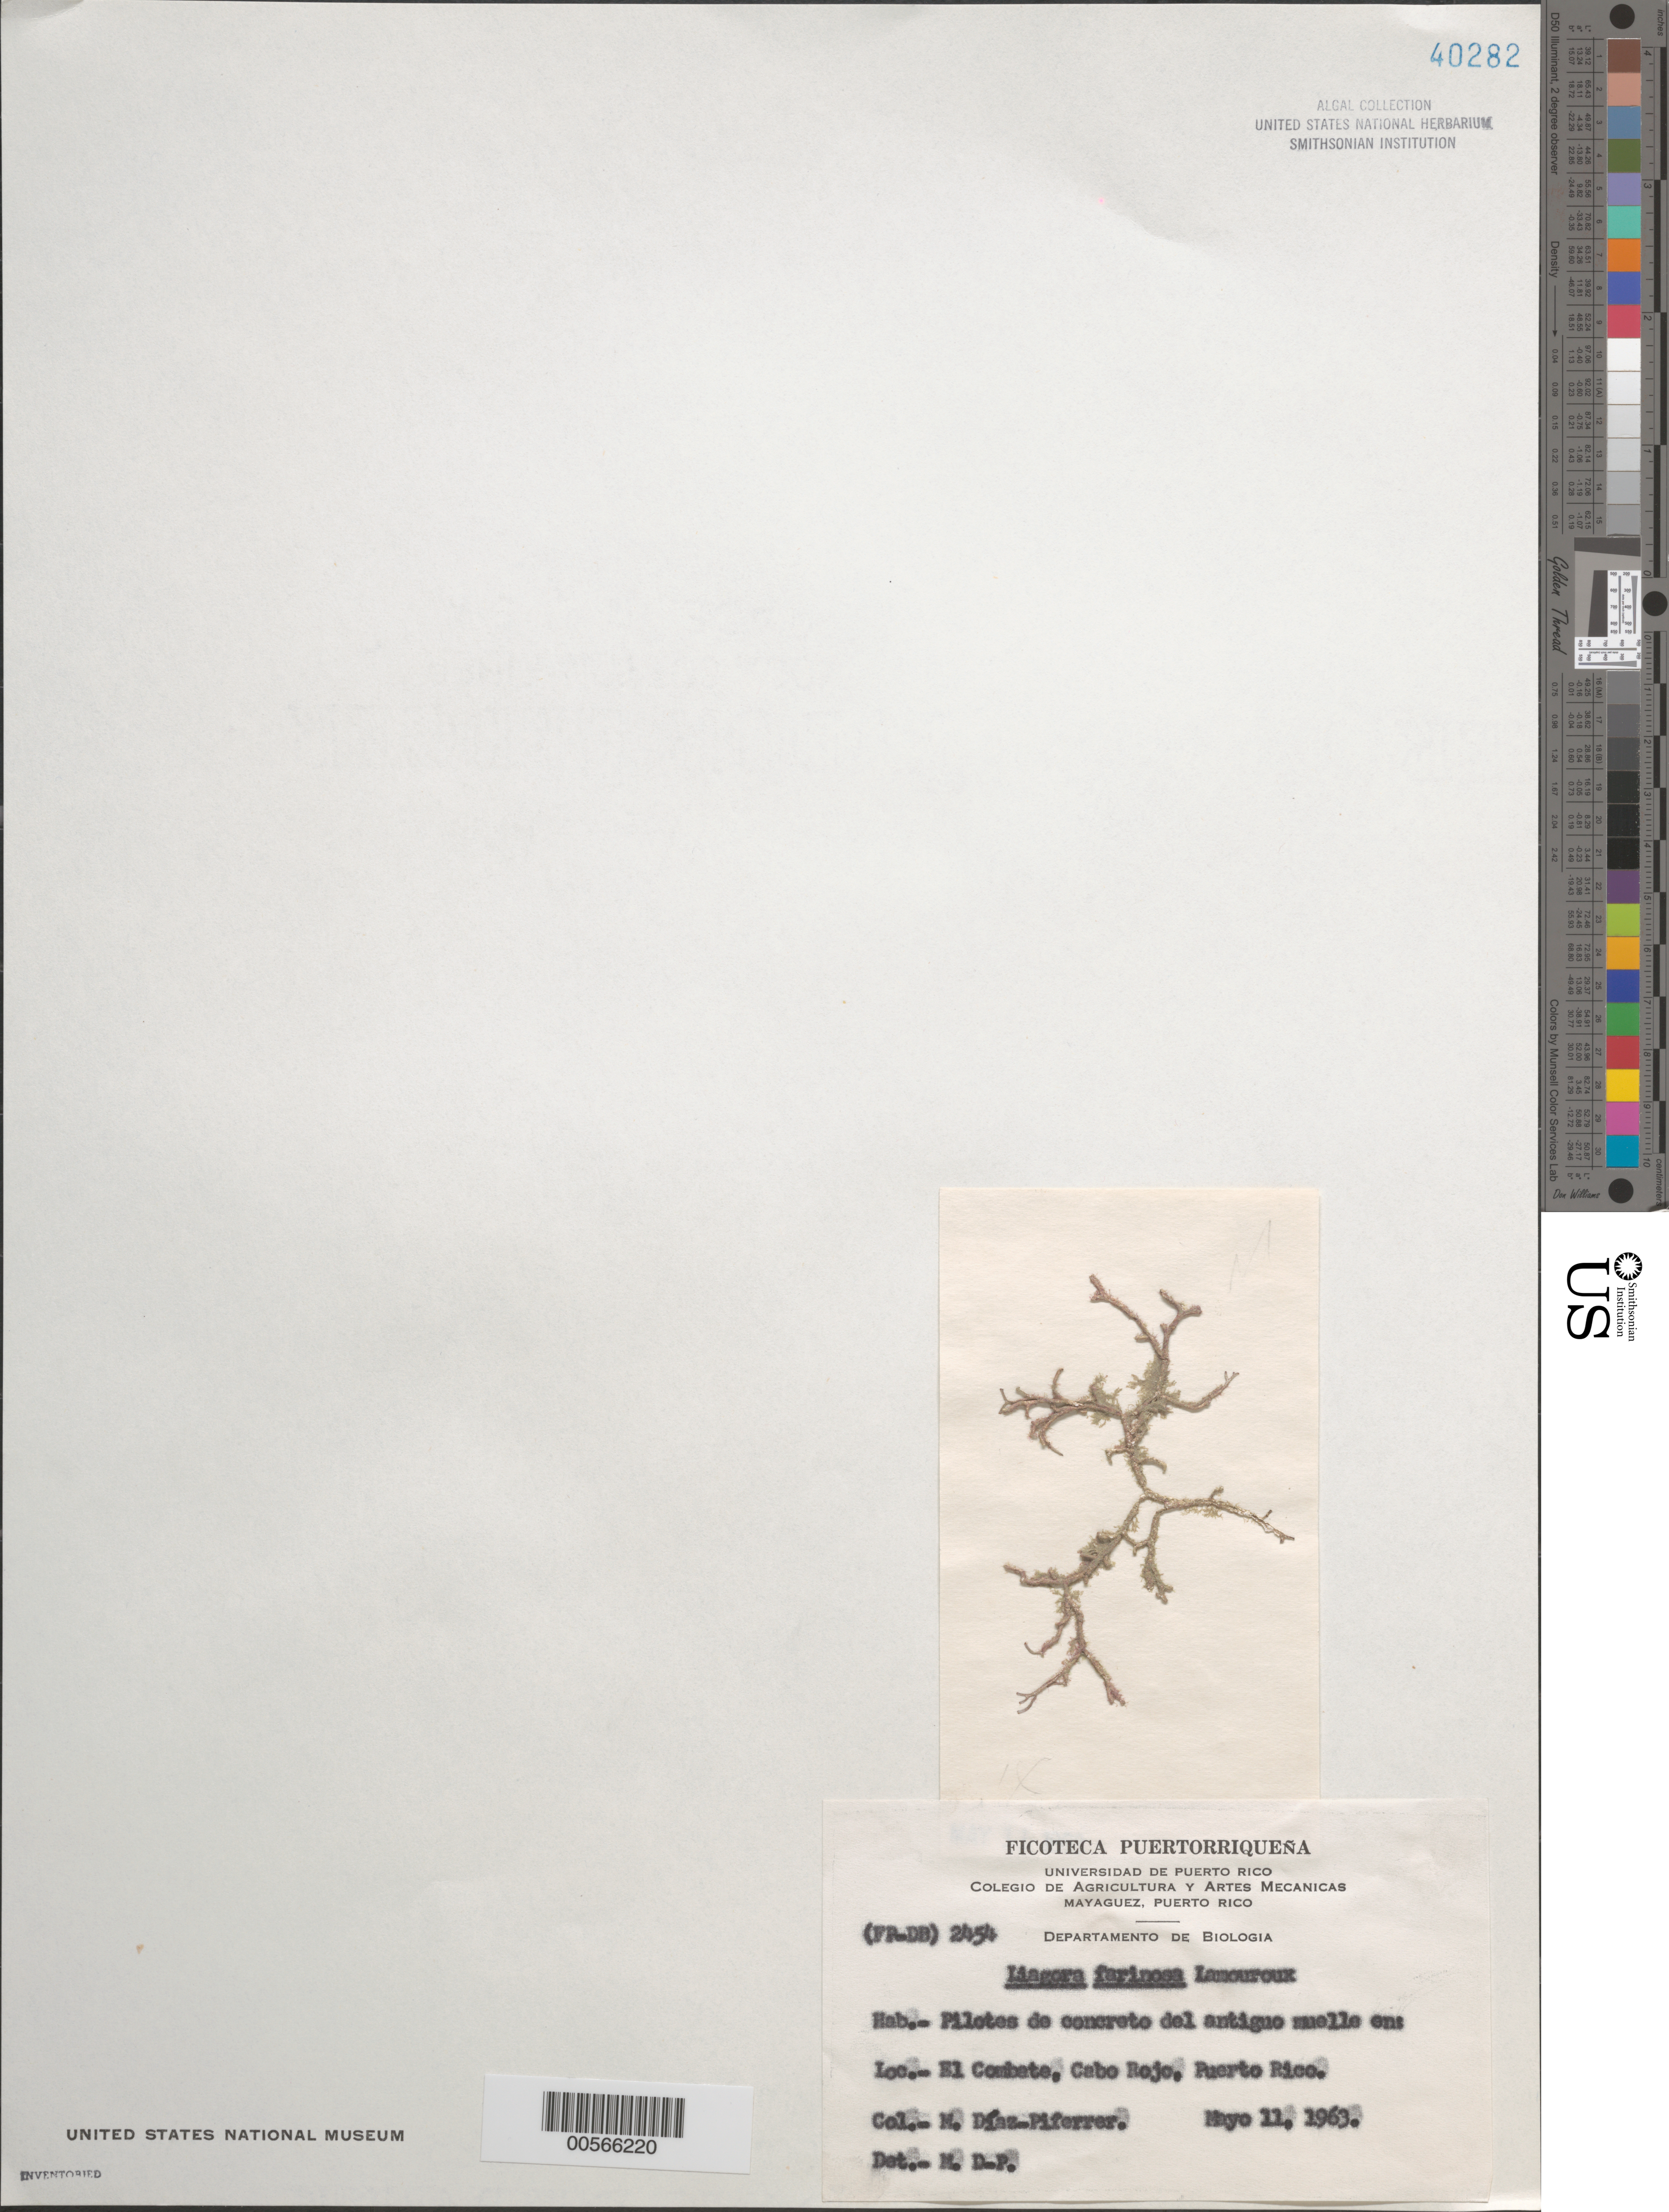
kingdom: Plantae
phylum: Rhodophyta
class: Florideophyceae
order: Nemaliales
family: Liagoraceae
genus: Liagora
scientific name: Liagora farinosa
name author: J.V.Lamouroux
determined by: Diaz-Piferrer, M.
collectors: M. Diaz-Piferrer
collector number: (fp-db) 2454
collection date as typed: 11 May 1963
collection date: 1963-05-11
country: Puerto Rico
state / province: Cabo Rojo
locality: El Combate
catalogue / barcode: US 40282